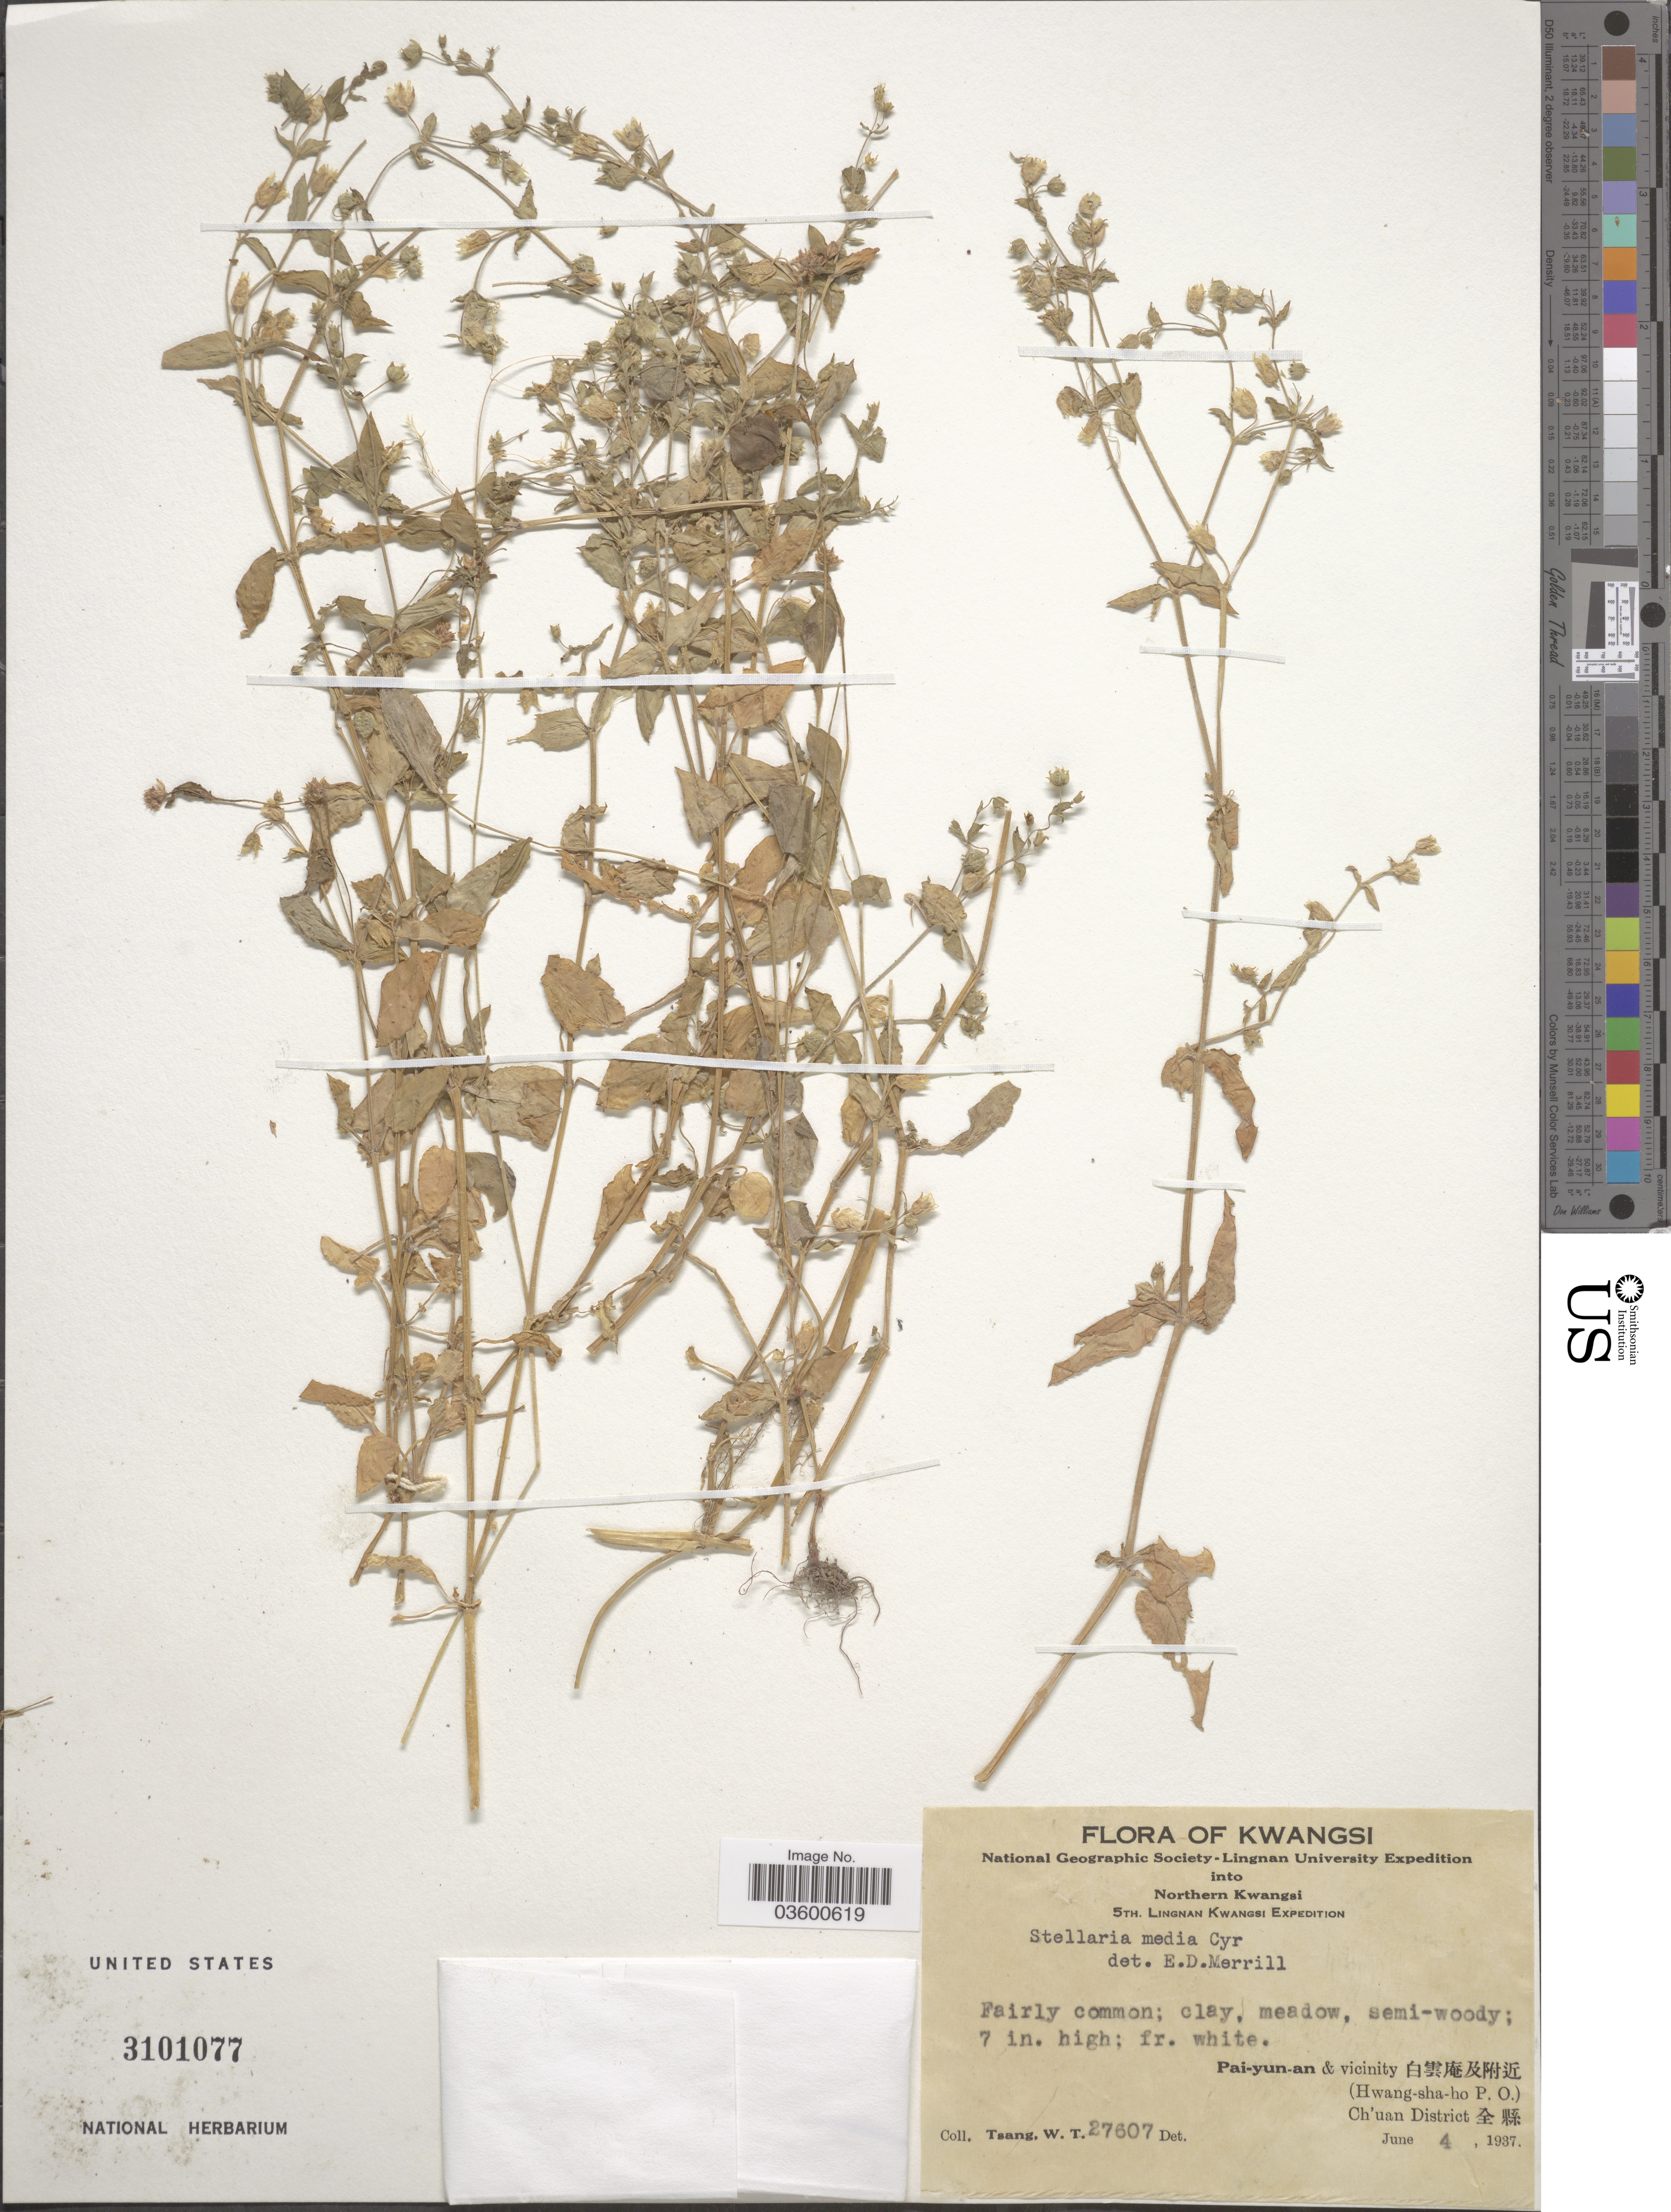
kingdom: Plantae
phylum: Tracheophyta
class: Magnoliopsida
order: Caryophyllales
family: Caryophyllaceae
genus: Stellaria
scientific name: Stellaria media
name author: (L.) Vill.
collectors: W. T. Tsang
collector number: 27607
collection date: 1937-06-04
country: China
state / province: Guangxi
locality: Kwangsi. Northern Kwangsi. Pai-yun-an & vicinity X. (Hwang-sha-ho P. O.) Ch'uan District X.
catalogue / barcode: US 3101077